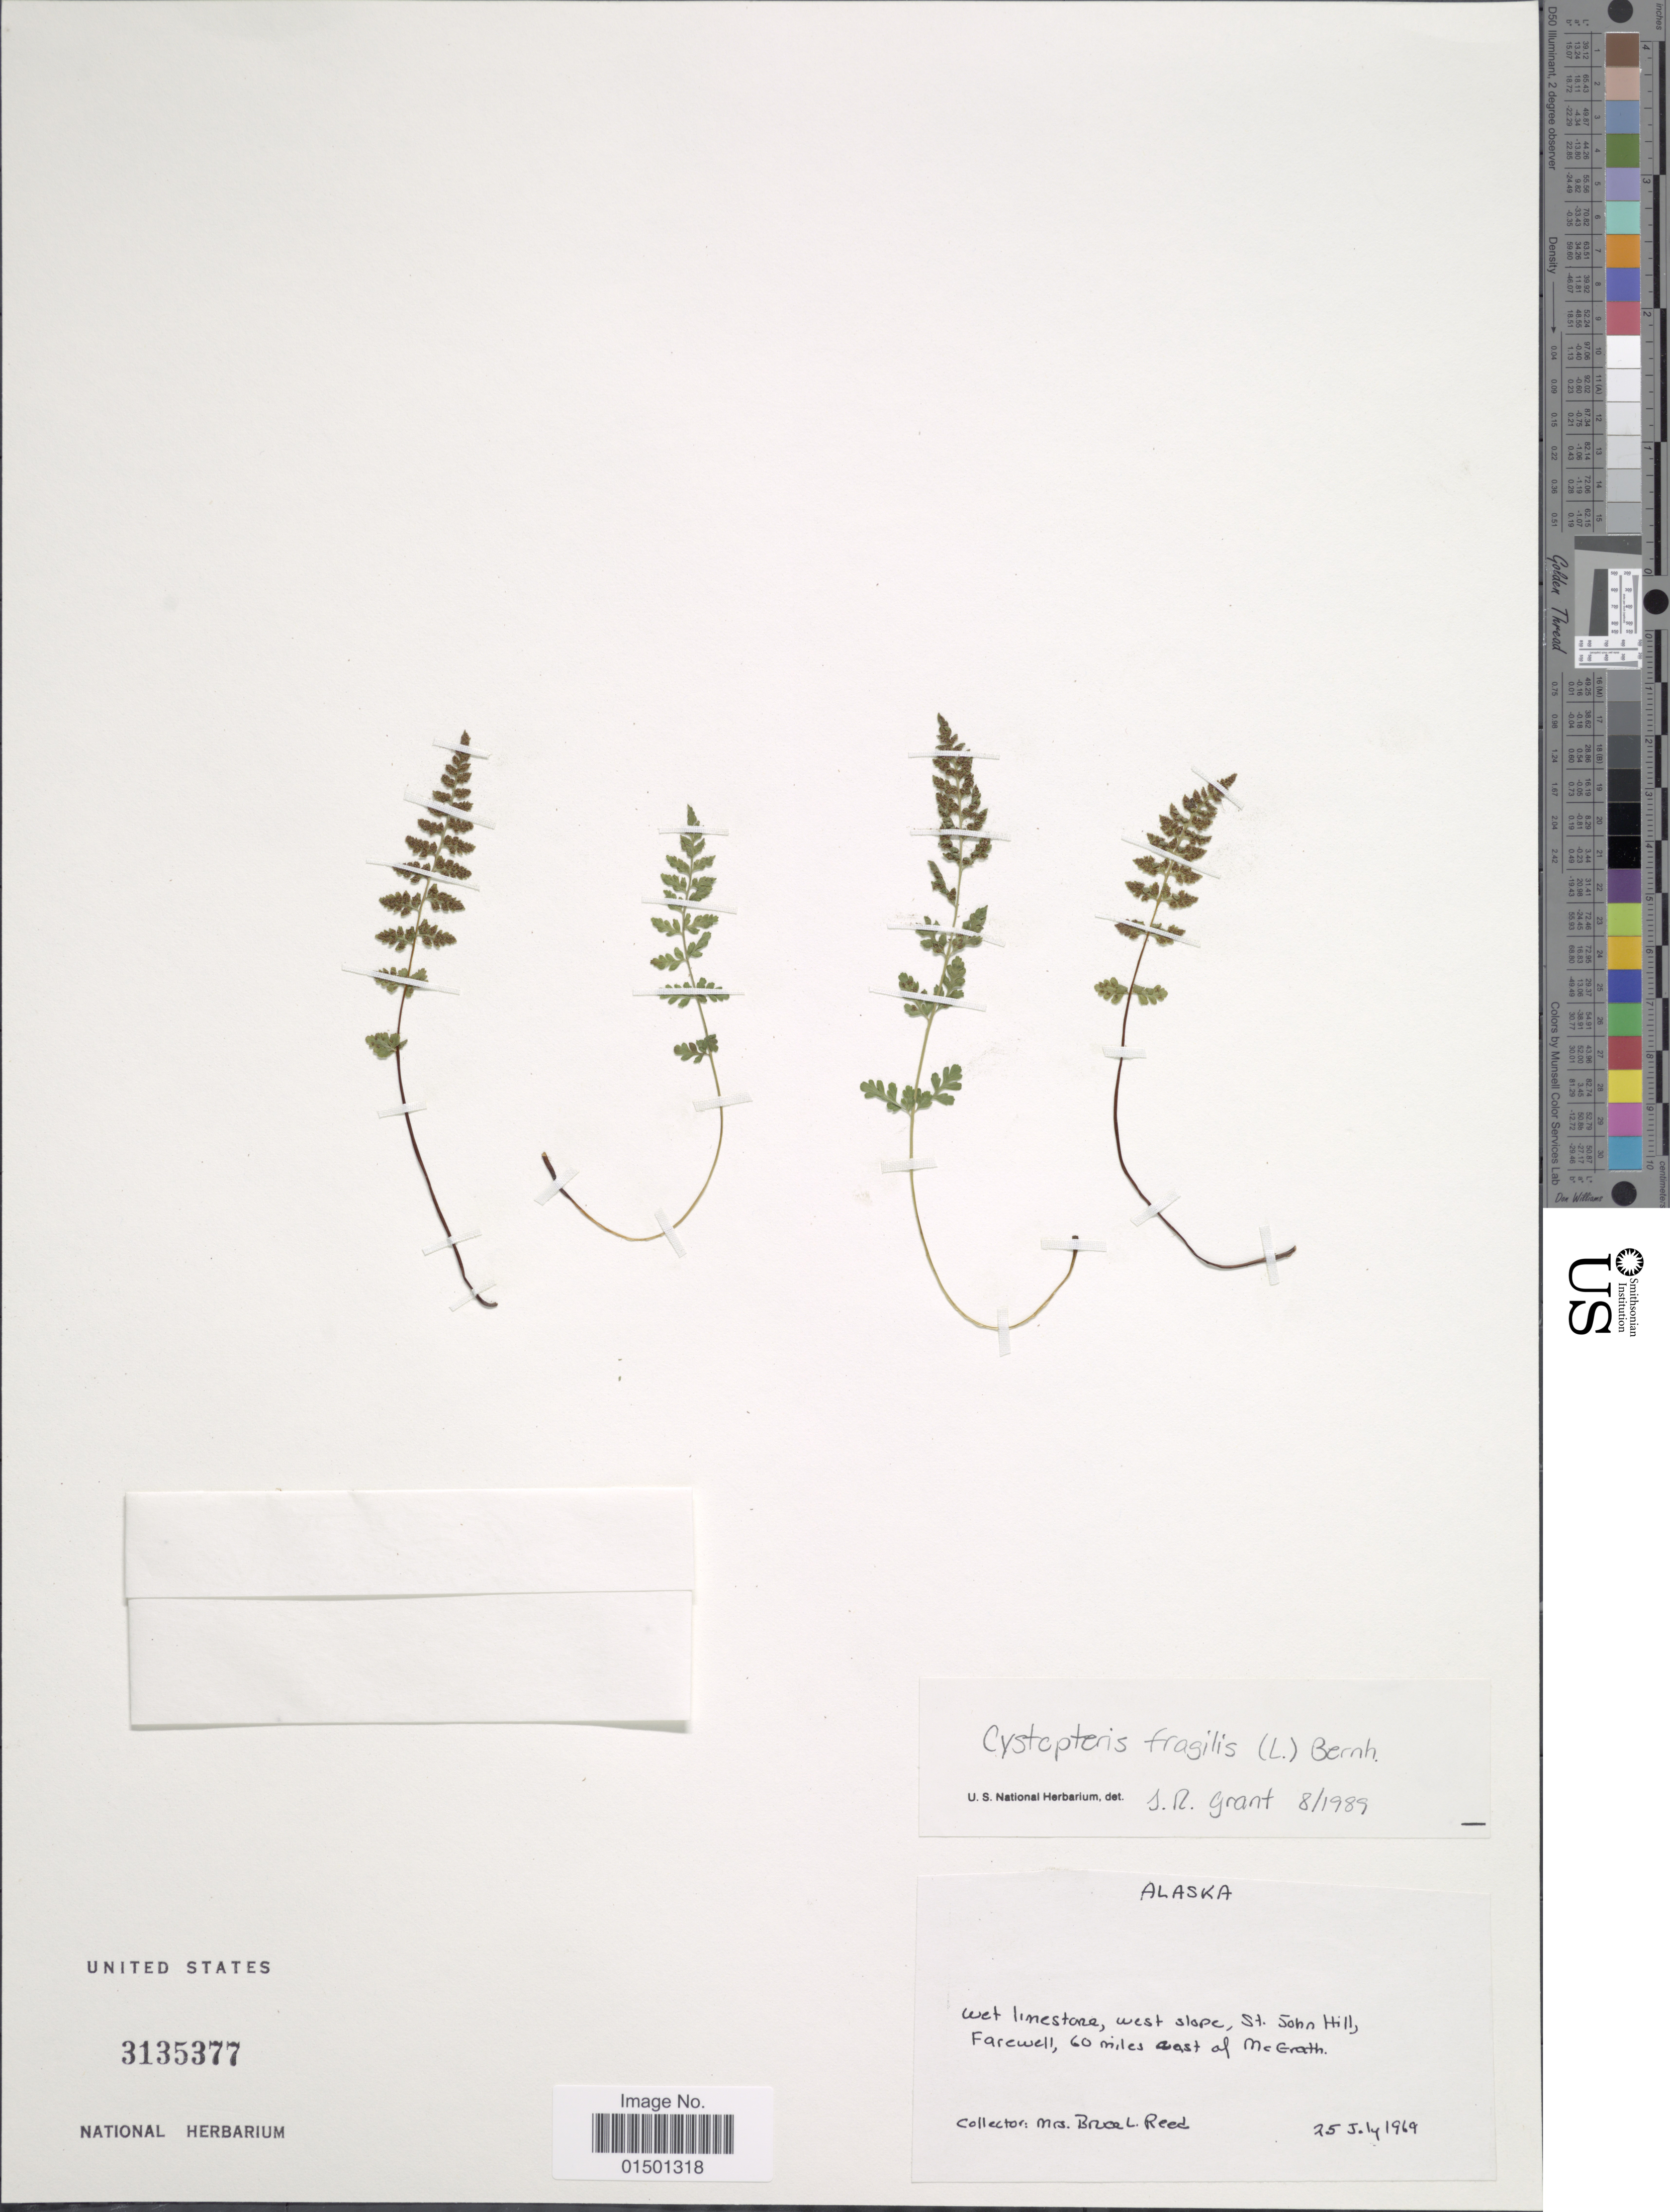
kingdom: Plantae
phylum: Tracheophyta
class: Polypodiopsida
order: Polypodiales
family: Cystopteridaceae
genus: Cystopteris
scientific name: Cystopteris fragilis var. dickieana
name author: B. Boivin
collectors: B. Reed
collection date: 1969-07-25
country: United States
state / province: Alaska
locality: St. John Hill, Farewell, 60 miles east of McGrath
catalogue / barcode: US 3135377